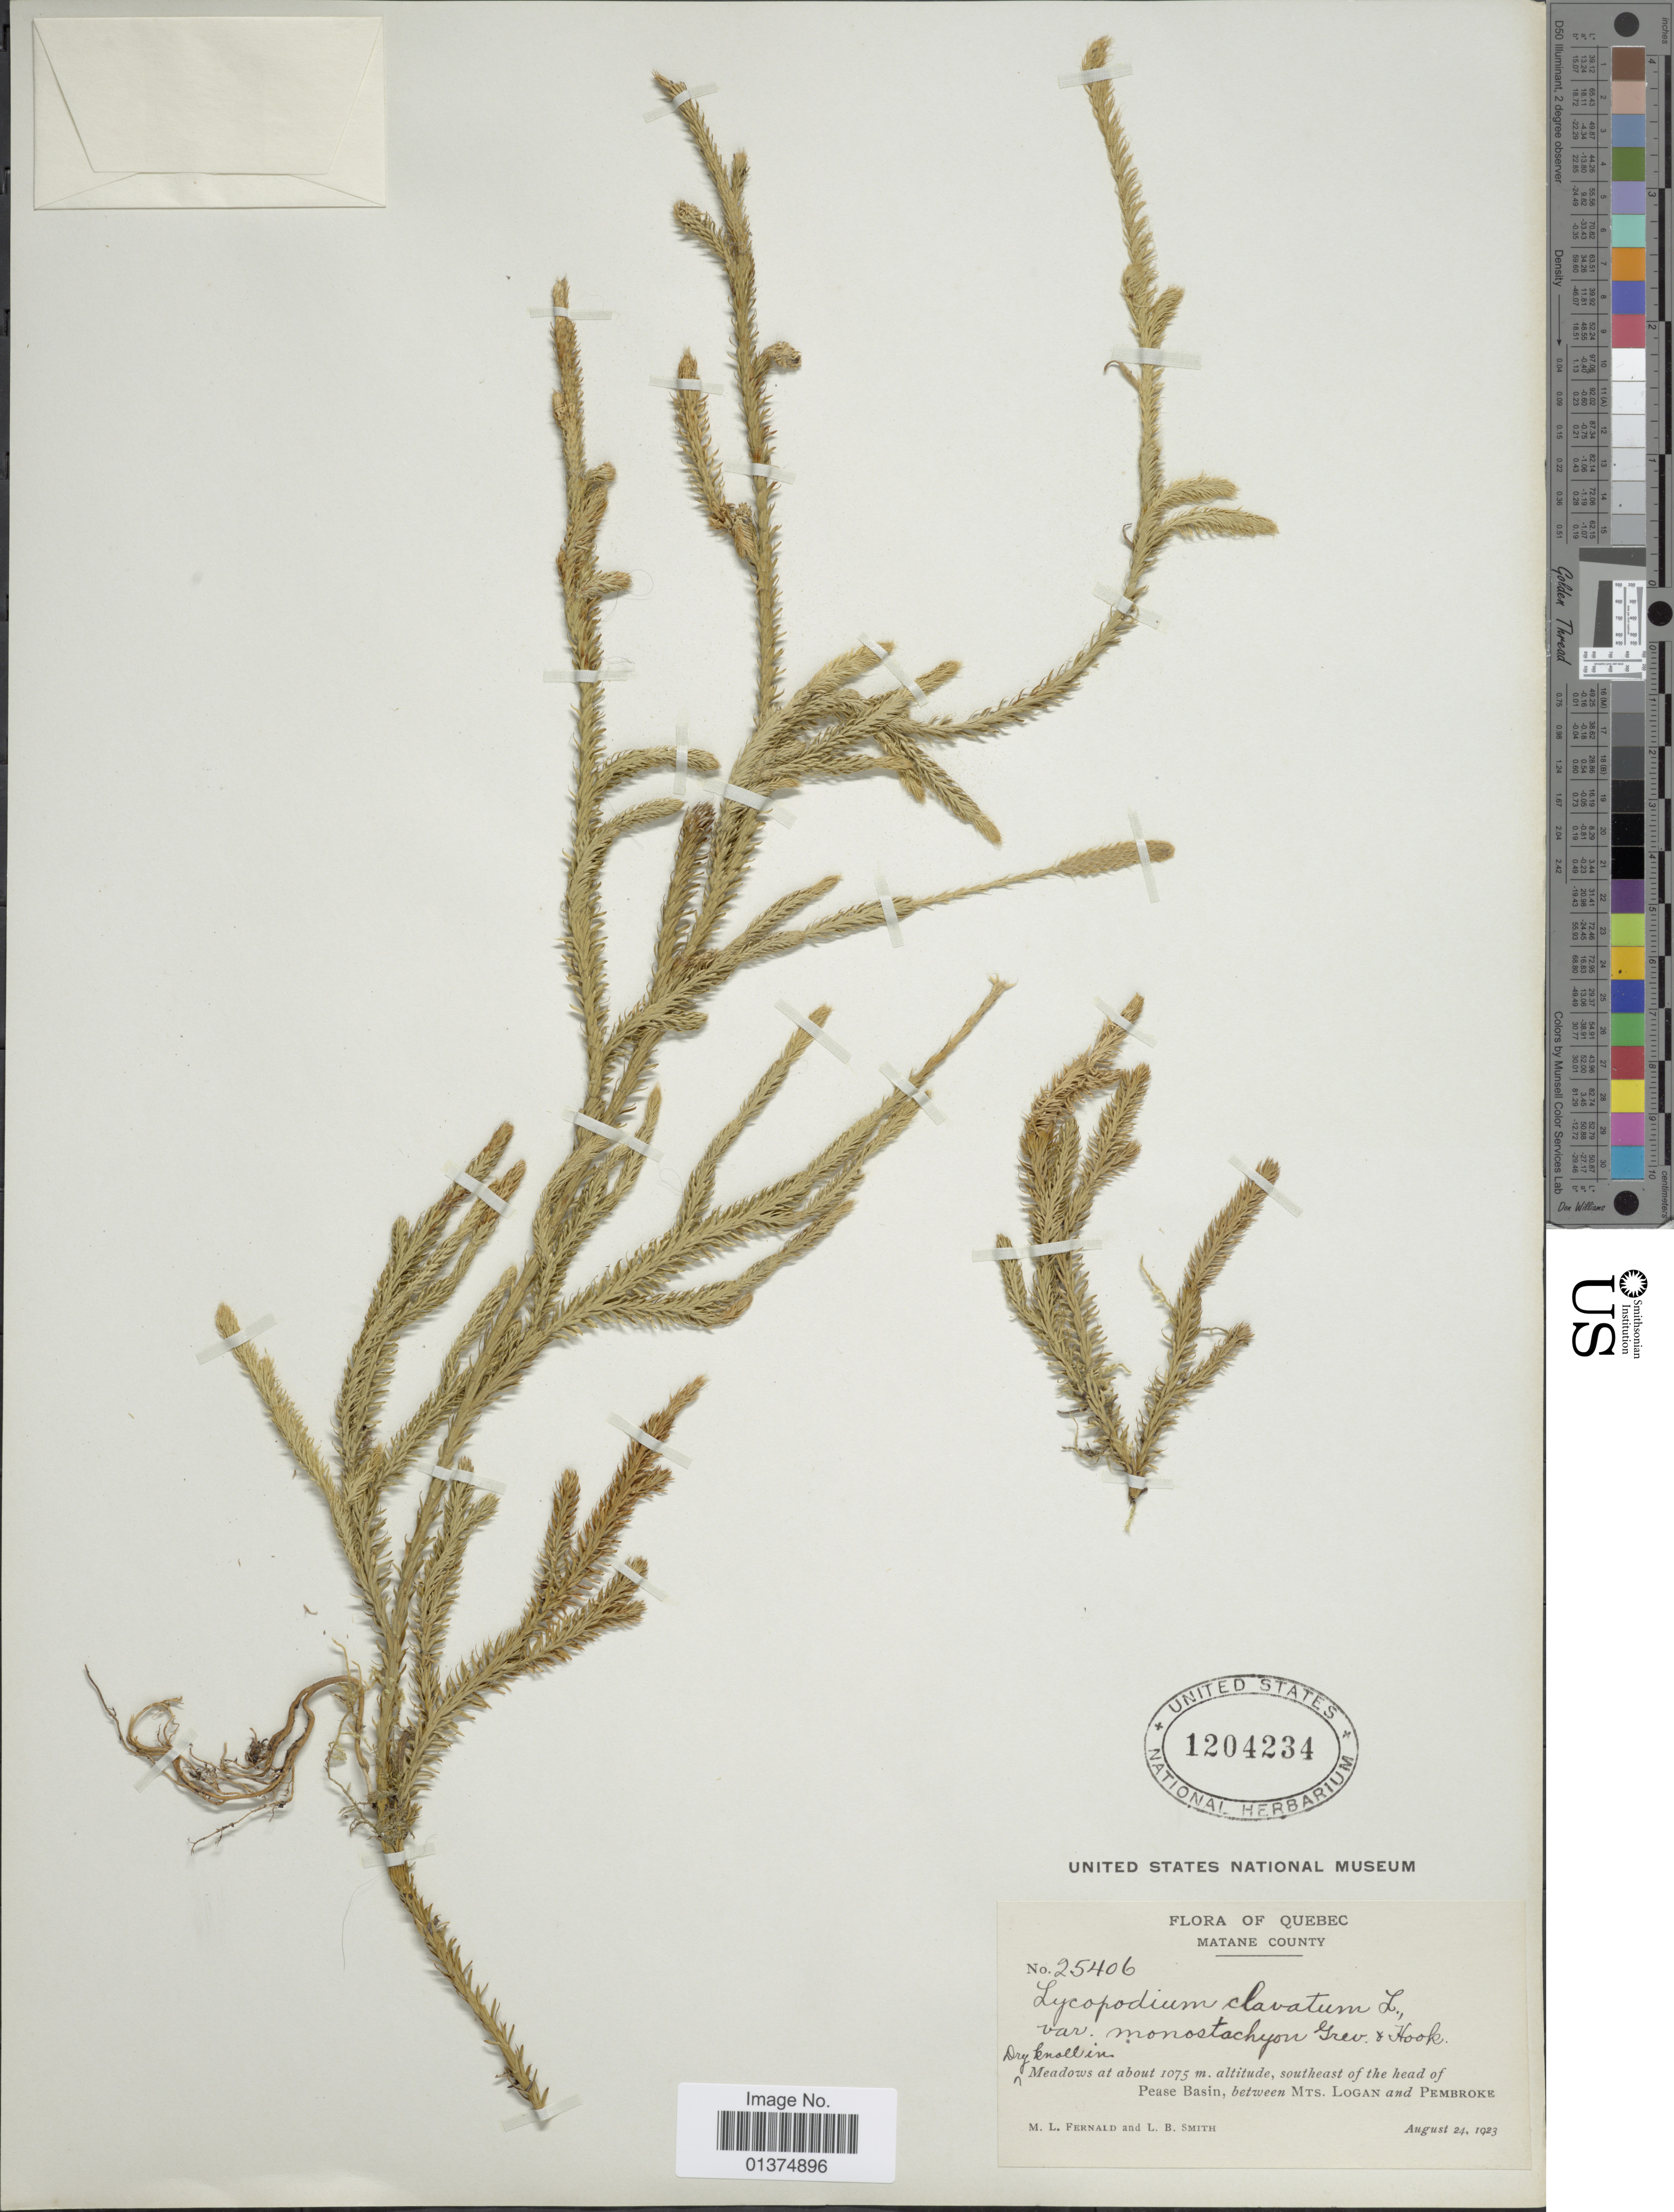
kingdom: Plantae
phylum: Tracheophyta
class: Lycopodiopsida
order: Lycopodiales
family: Lycopodiaceae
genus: Lycopodium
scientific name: Lycopodium lagopus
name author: Zinserl. ex Kuzen.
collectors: M. L. Fernald & L. Smith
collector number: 25406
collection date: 1923-08-24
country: Canada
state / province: Quebec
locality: Matane County, southeast of the head of Pease basin, between Mts Logan and Pembroke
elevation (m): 1075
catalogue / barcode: US 1204234